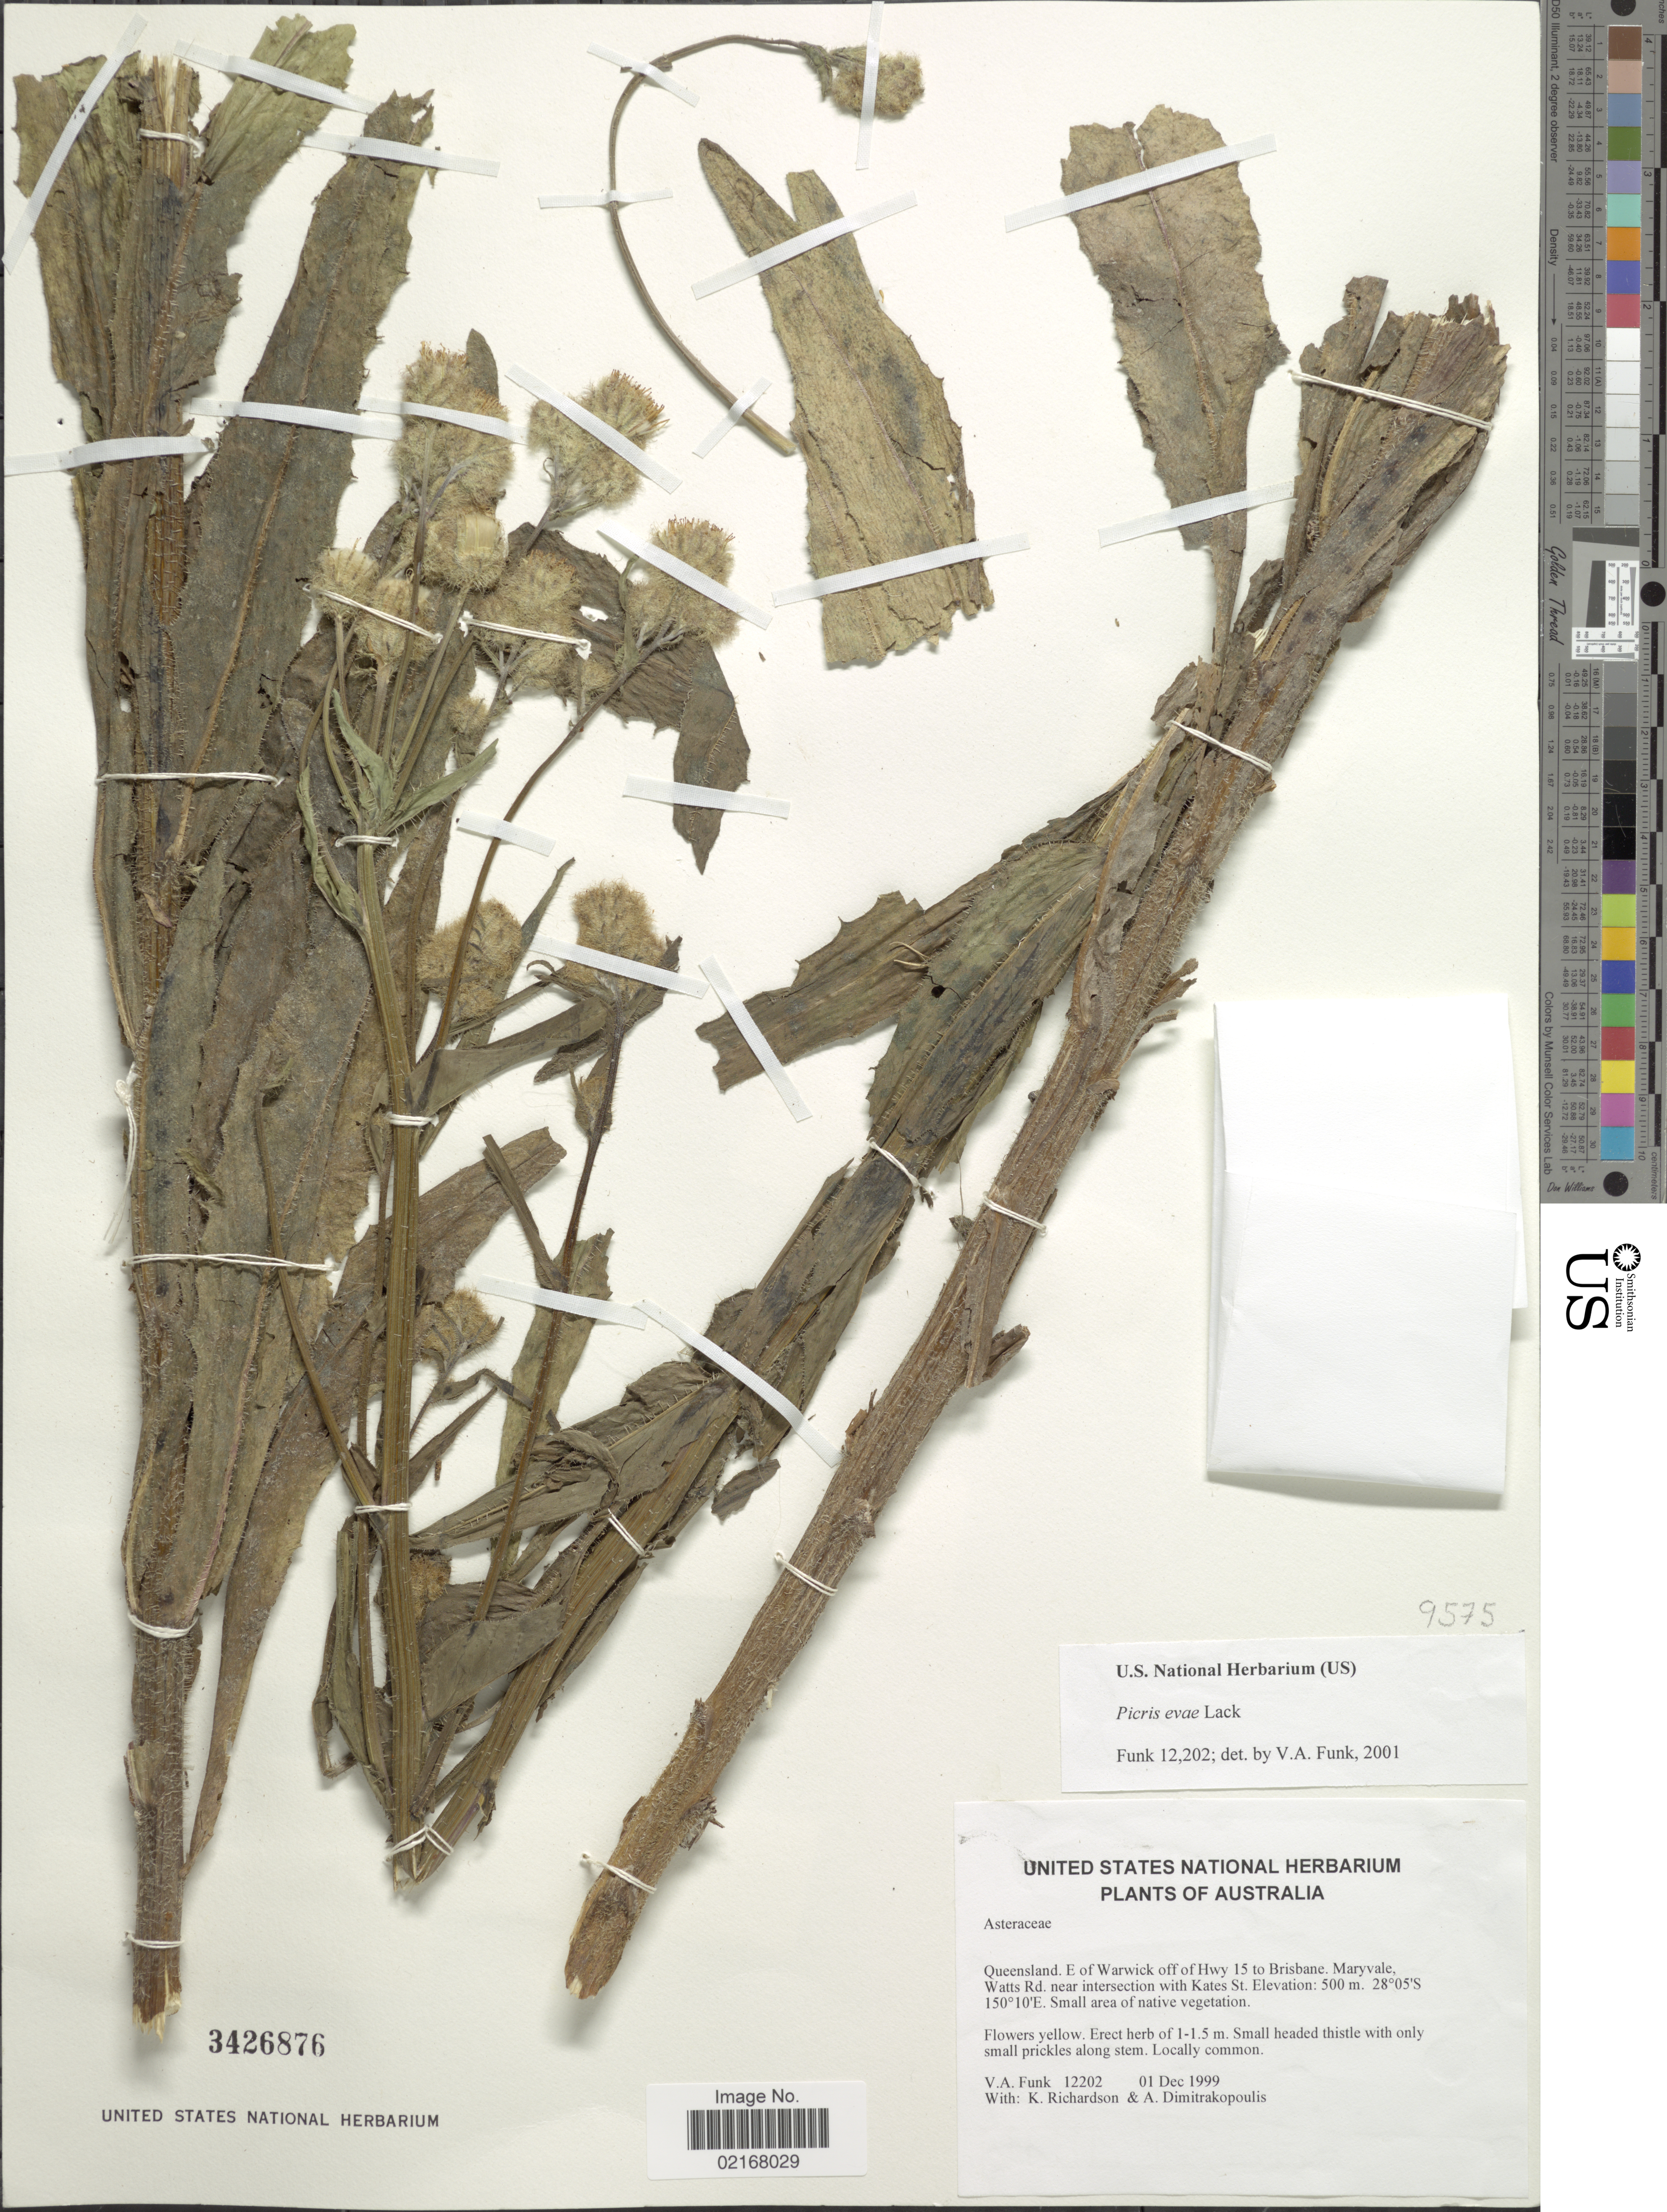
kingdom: Plantae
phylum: Tracheophyta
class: Magnoliopsida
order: Asterales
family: Asteraceae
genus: Picris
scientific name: Picris evae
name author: Lack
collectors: V. Funk, K. Richardson & A. Dimitrakopoulis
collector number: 12202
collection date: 1999-12-01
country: Australia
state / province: Queensland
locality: Queensland. E of Warwick off of Hwy 15 to Brisbane. Maryvale, Watts Rd. near intersection with Kates St.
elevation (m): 500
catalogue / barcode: US 3426876